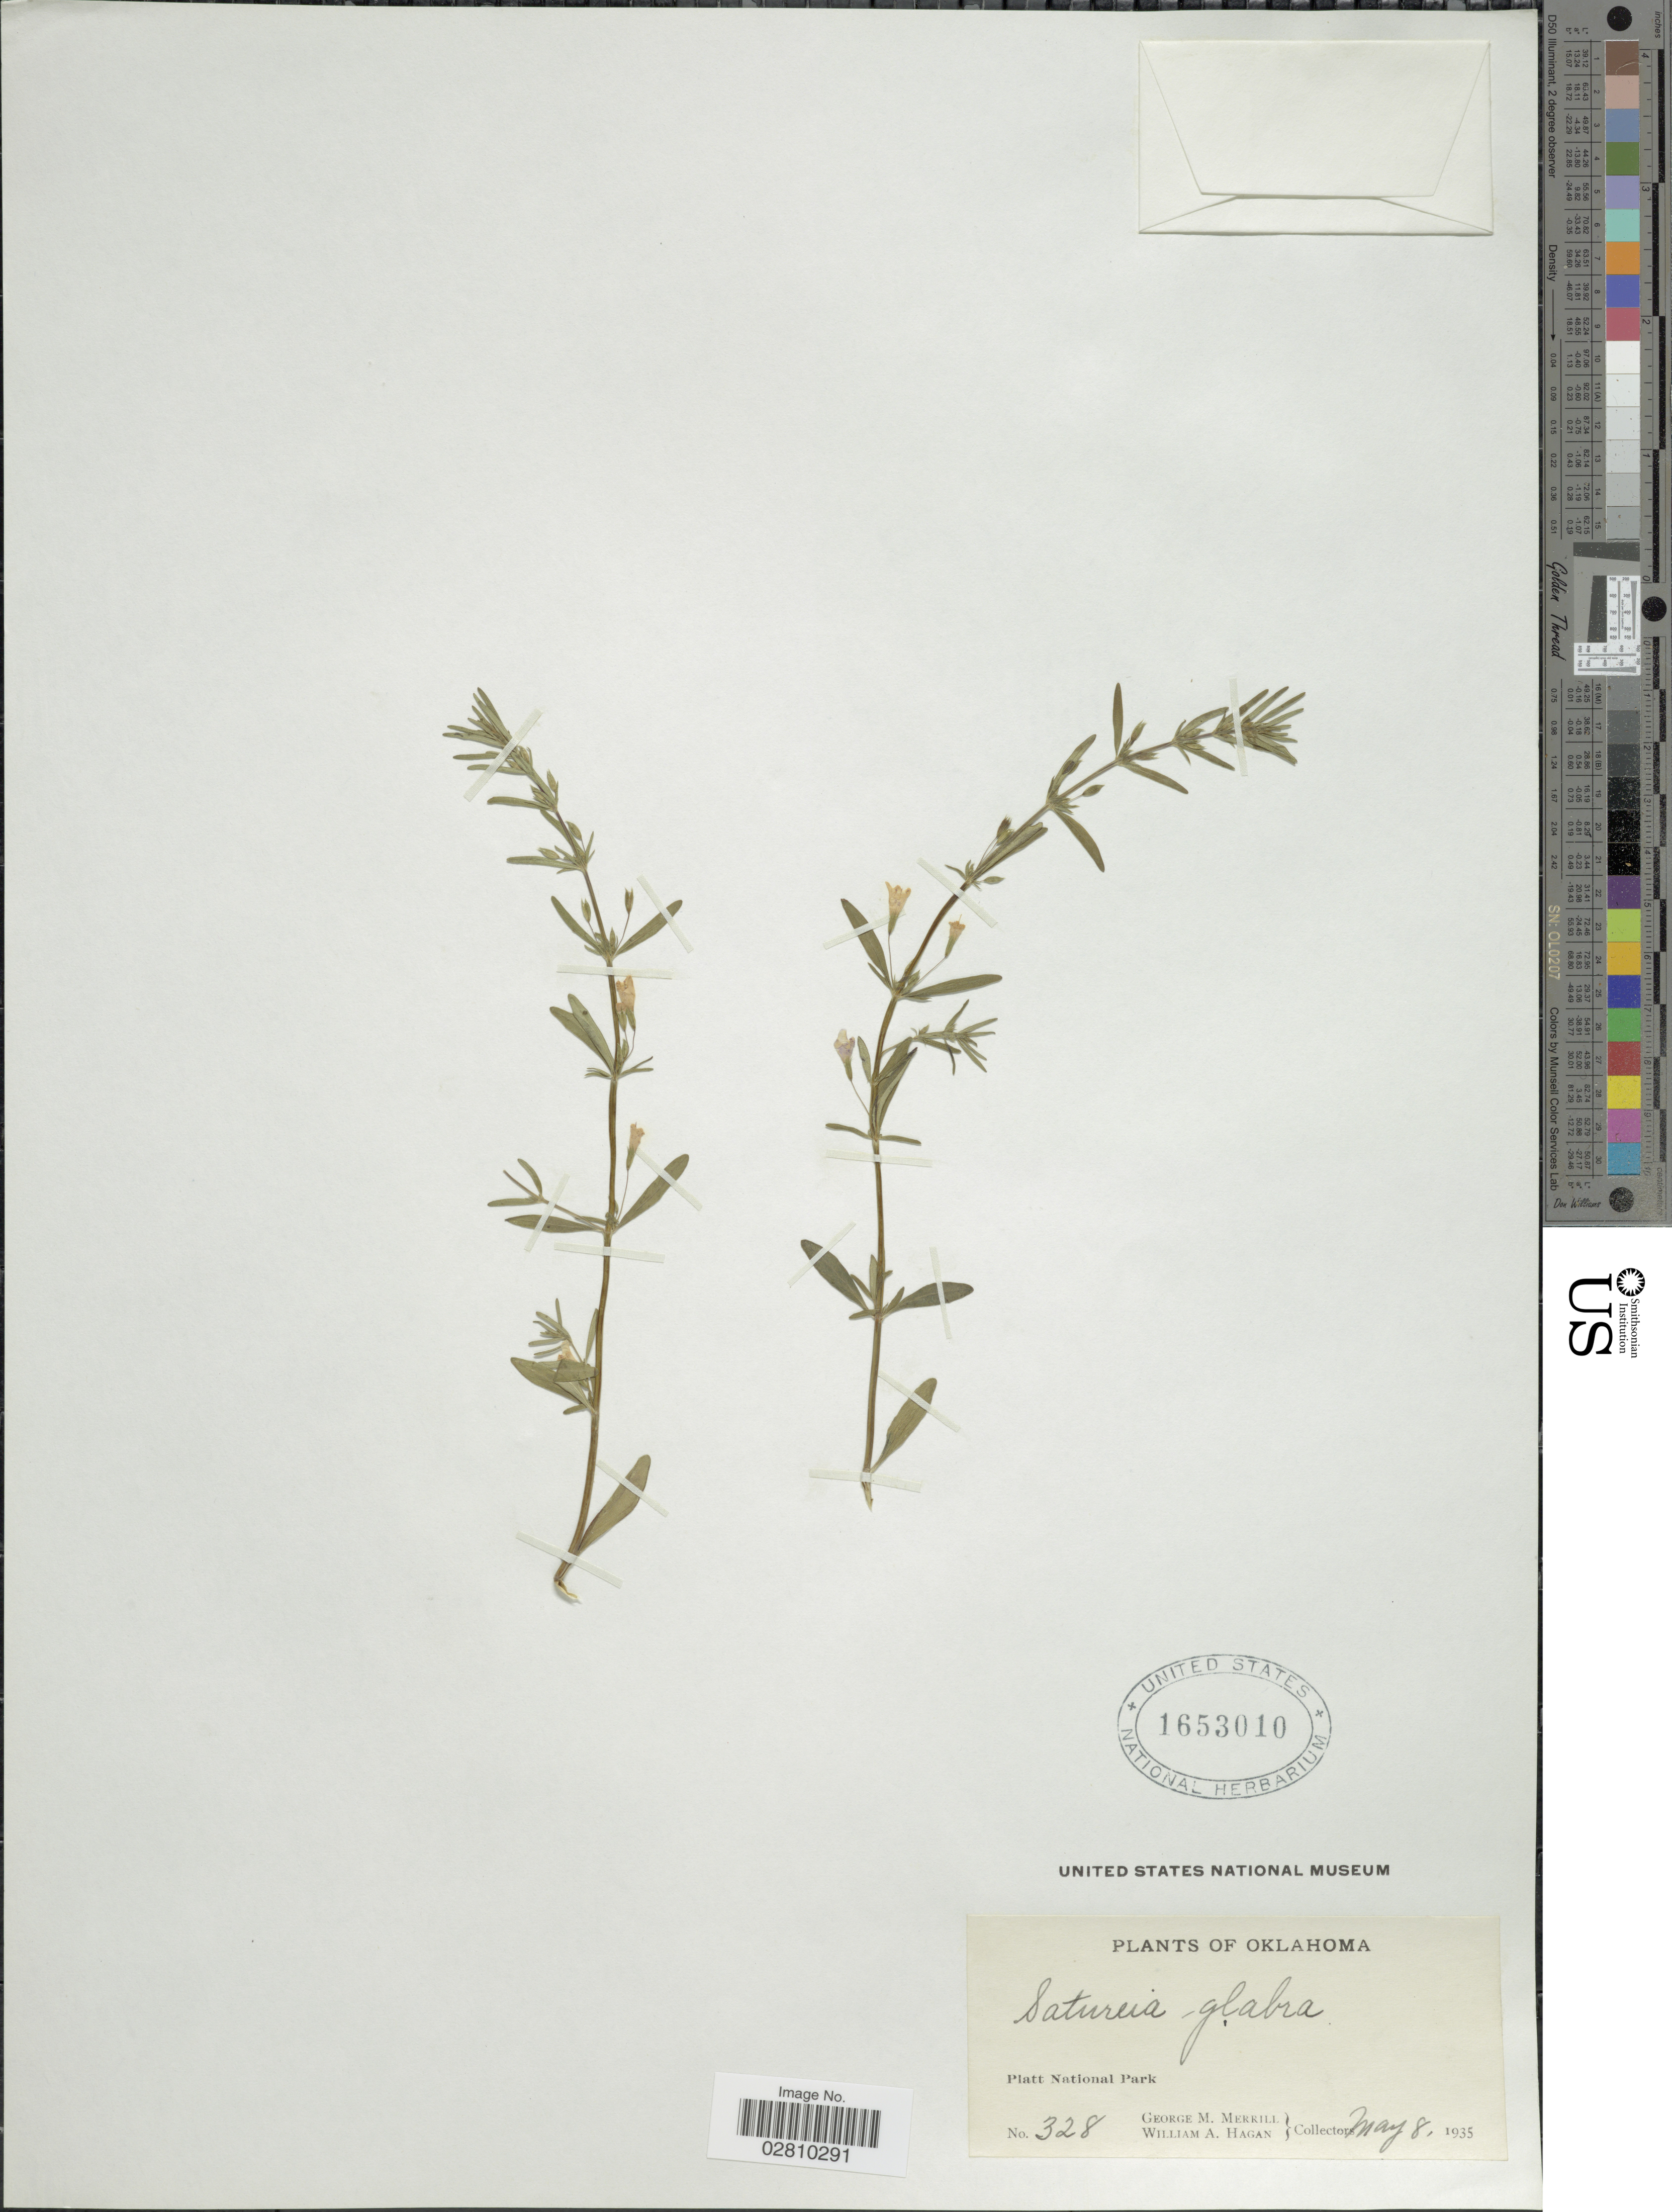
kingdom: Plantae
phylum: Tracheophyta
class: Magnoliopsida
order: Lamiales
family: Lamiaceae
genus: Clinopodium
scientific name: Clinopodium glabrum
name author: (Nutt.) Kuntze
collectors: G. M. Merrill & W. Hagan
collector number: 328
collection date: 1935-05-08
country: United States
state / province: Oklahoma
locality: Platt National Park.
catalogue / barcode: US 1653010